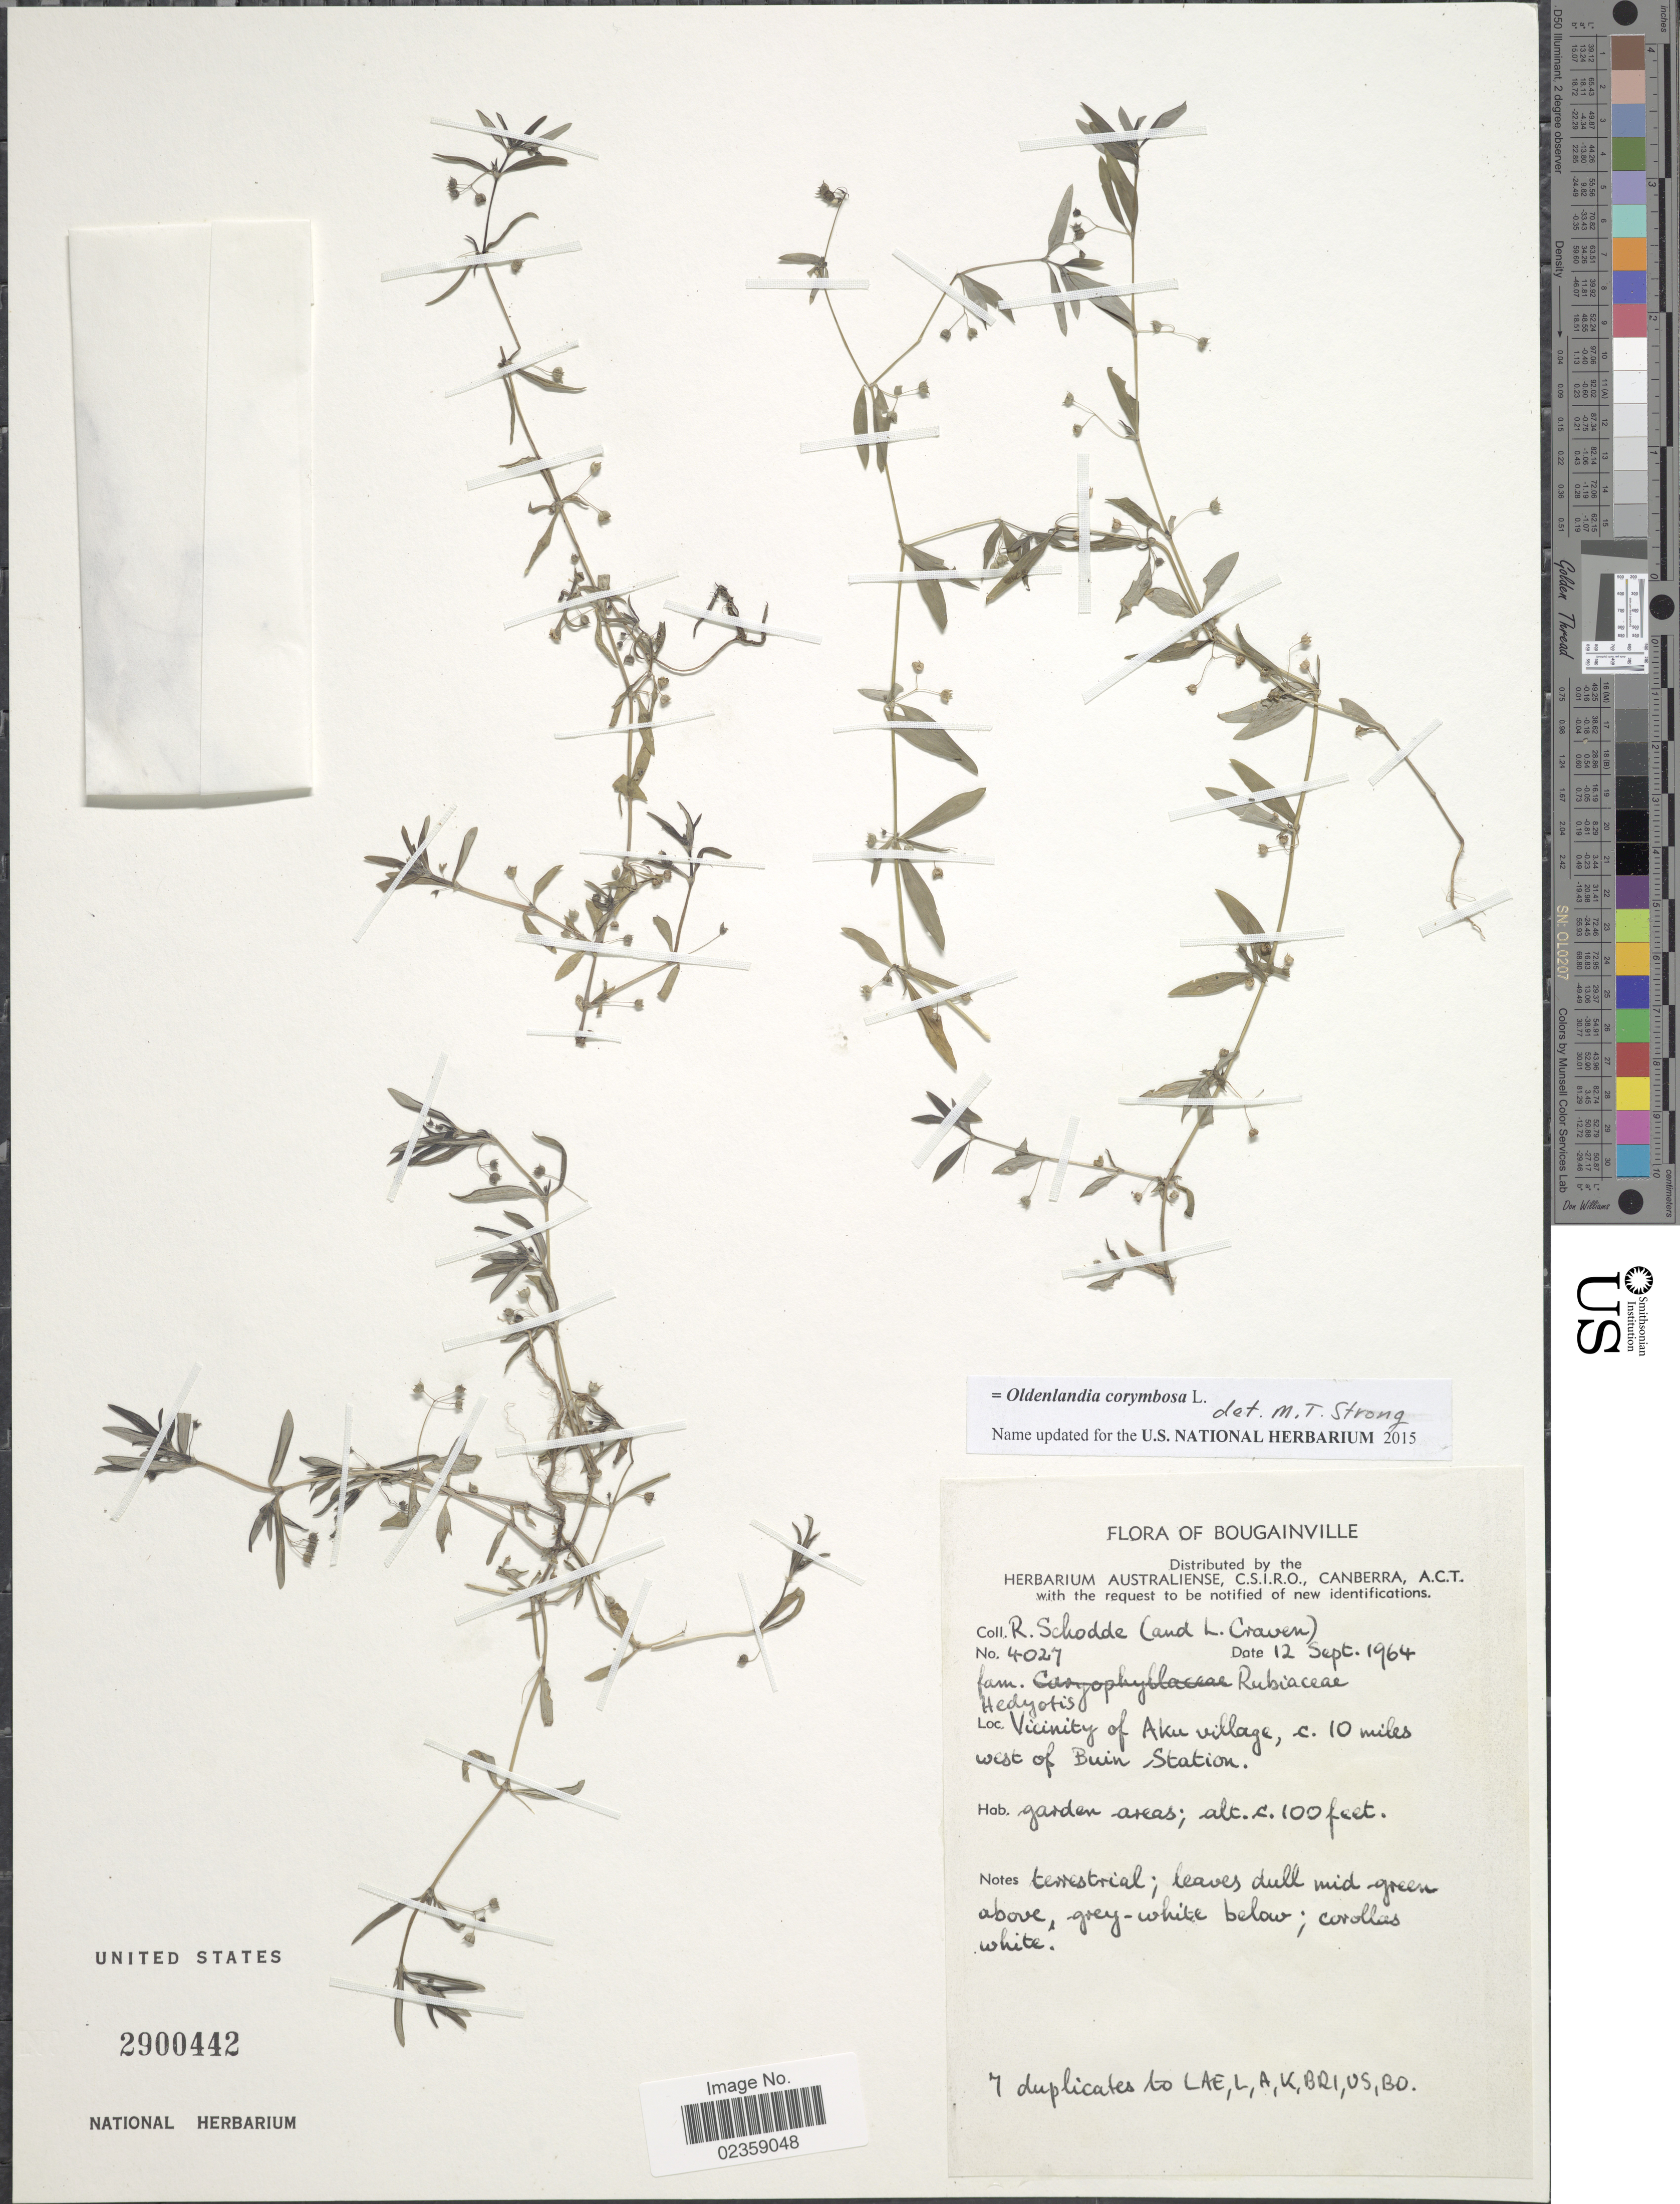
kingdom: Plantae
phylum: Tracheophyta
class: Magnoliopsida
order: Gentianales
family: Rubiaceae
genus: Oldenlandia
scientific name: Oldenlandia corymbosa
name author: L.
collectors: R. Schodde & L. A. Craven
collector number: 4027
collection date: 1964-09-12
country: Papua New Guinea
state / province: Bougainville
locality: Vicinity of Aku village, c. 10 miles west of Buin Station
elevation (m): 30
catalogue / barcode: US 2900442